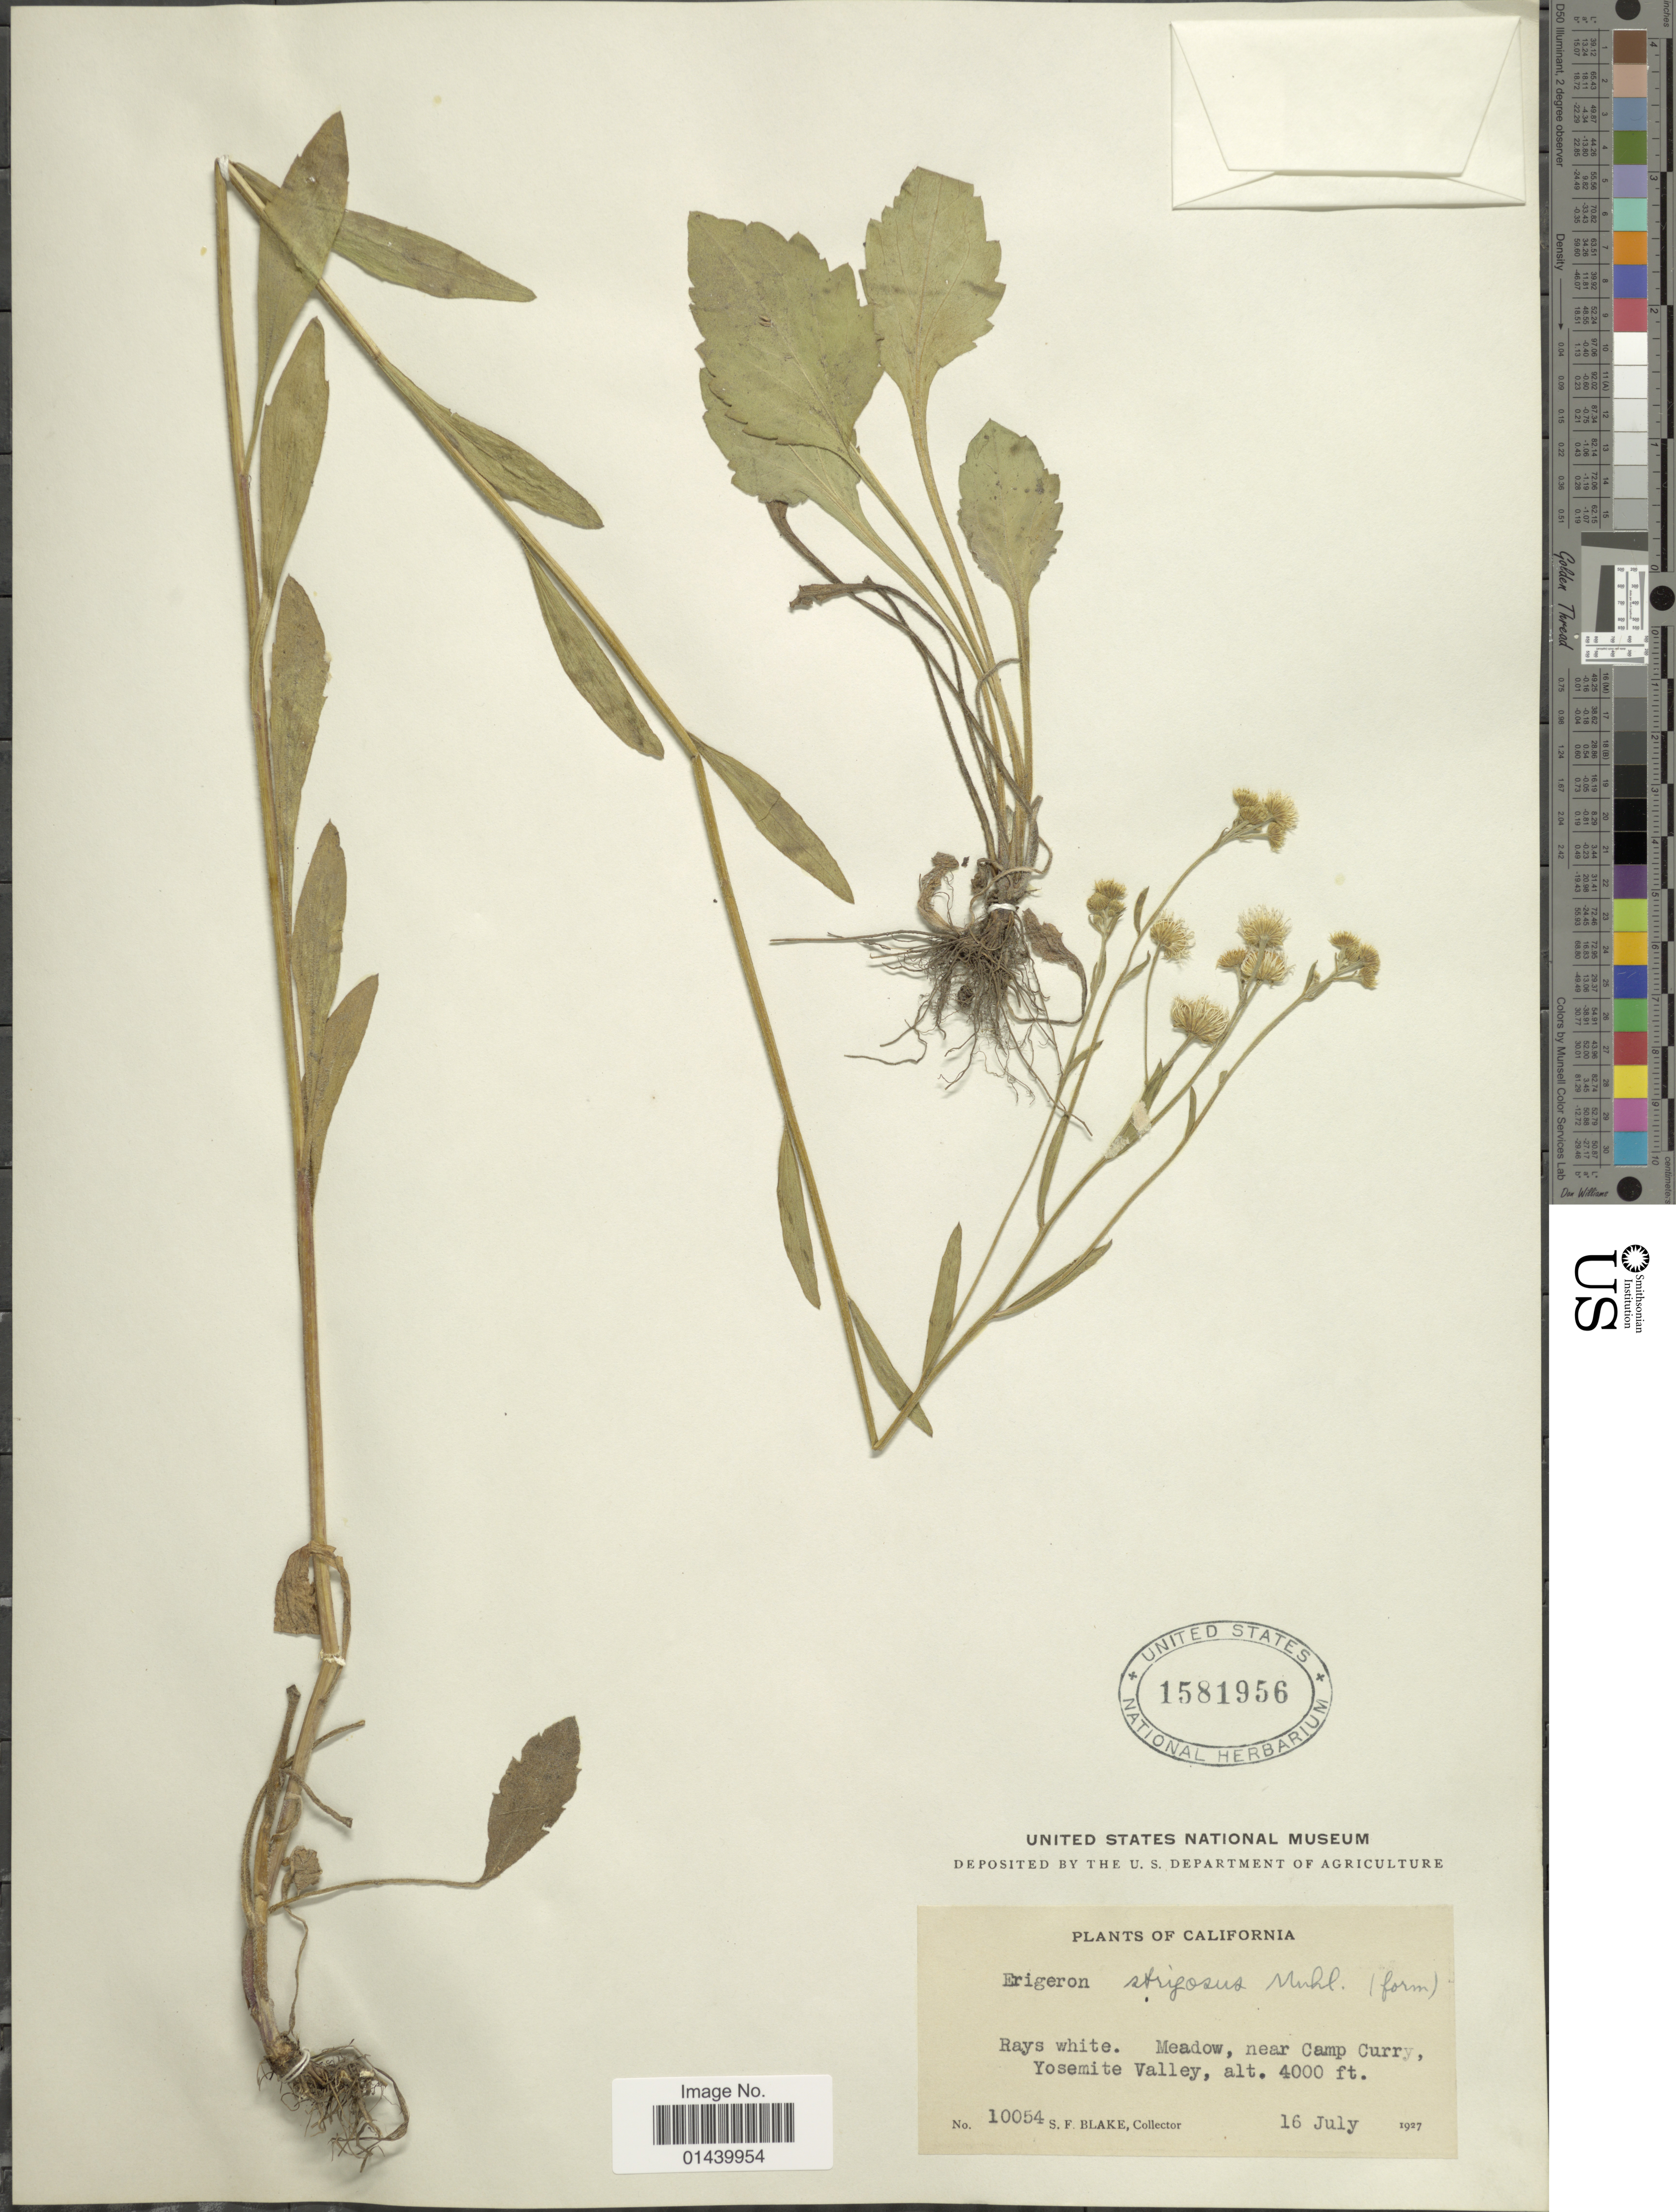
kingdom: Plantae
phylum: Tracheophyta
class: Magnoliopsida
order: Asterales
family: Asteraceae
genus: Erigeron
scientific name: Erigeron strigosus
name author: Muhl. ex Willd.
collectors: S. Blake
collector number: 10054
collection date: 1927-07-16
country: United States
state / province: California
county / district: Mariposa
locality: Meadow, near Camp Curry, Yosemite Valley.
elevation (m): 1219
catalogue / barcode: US 1581956